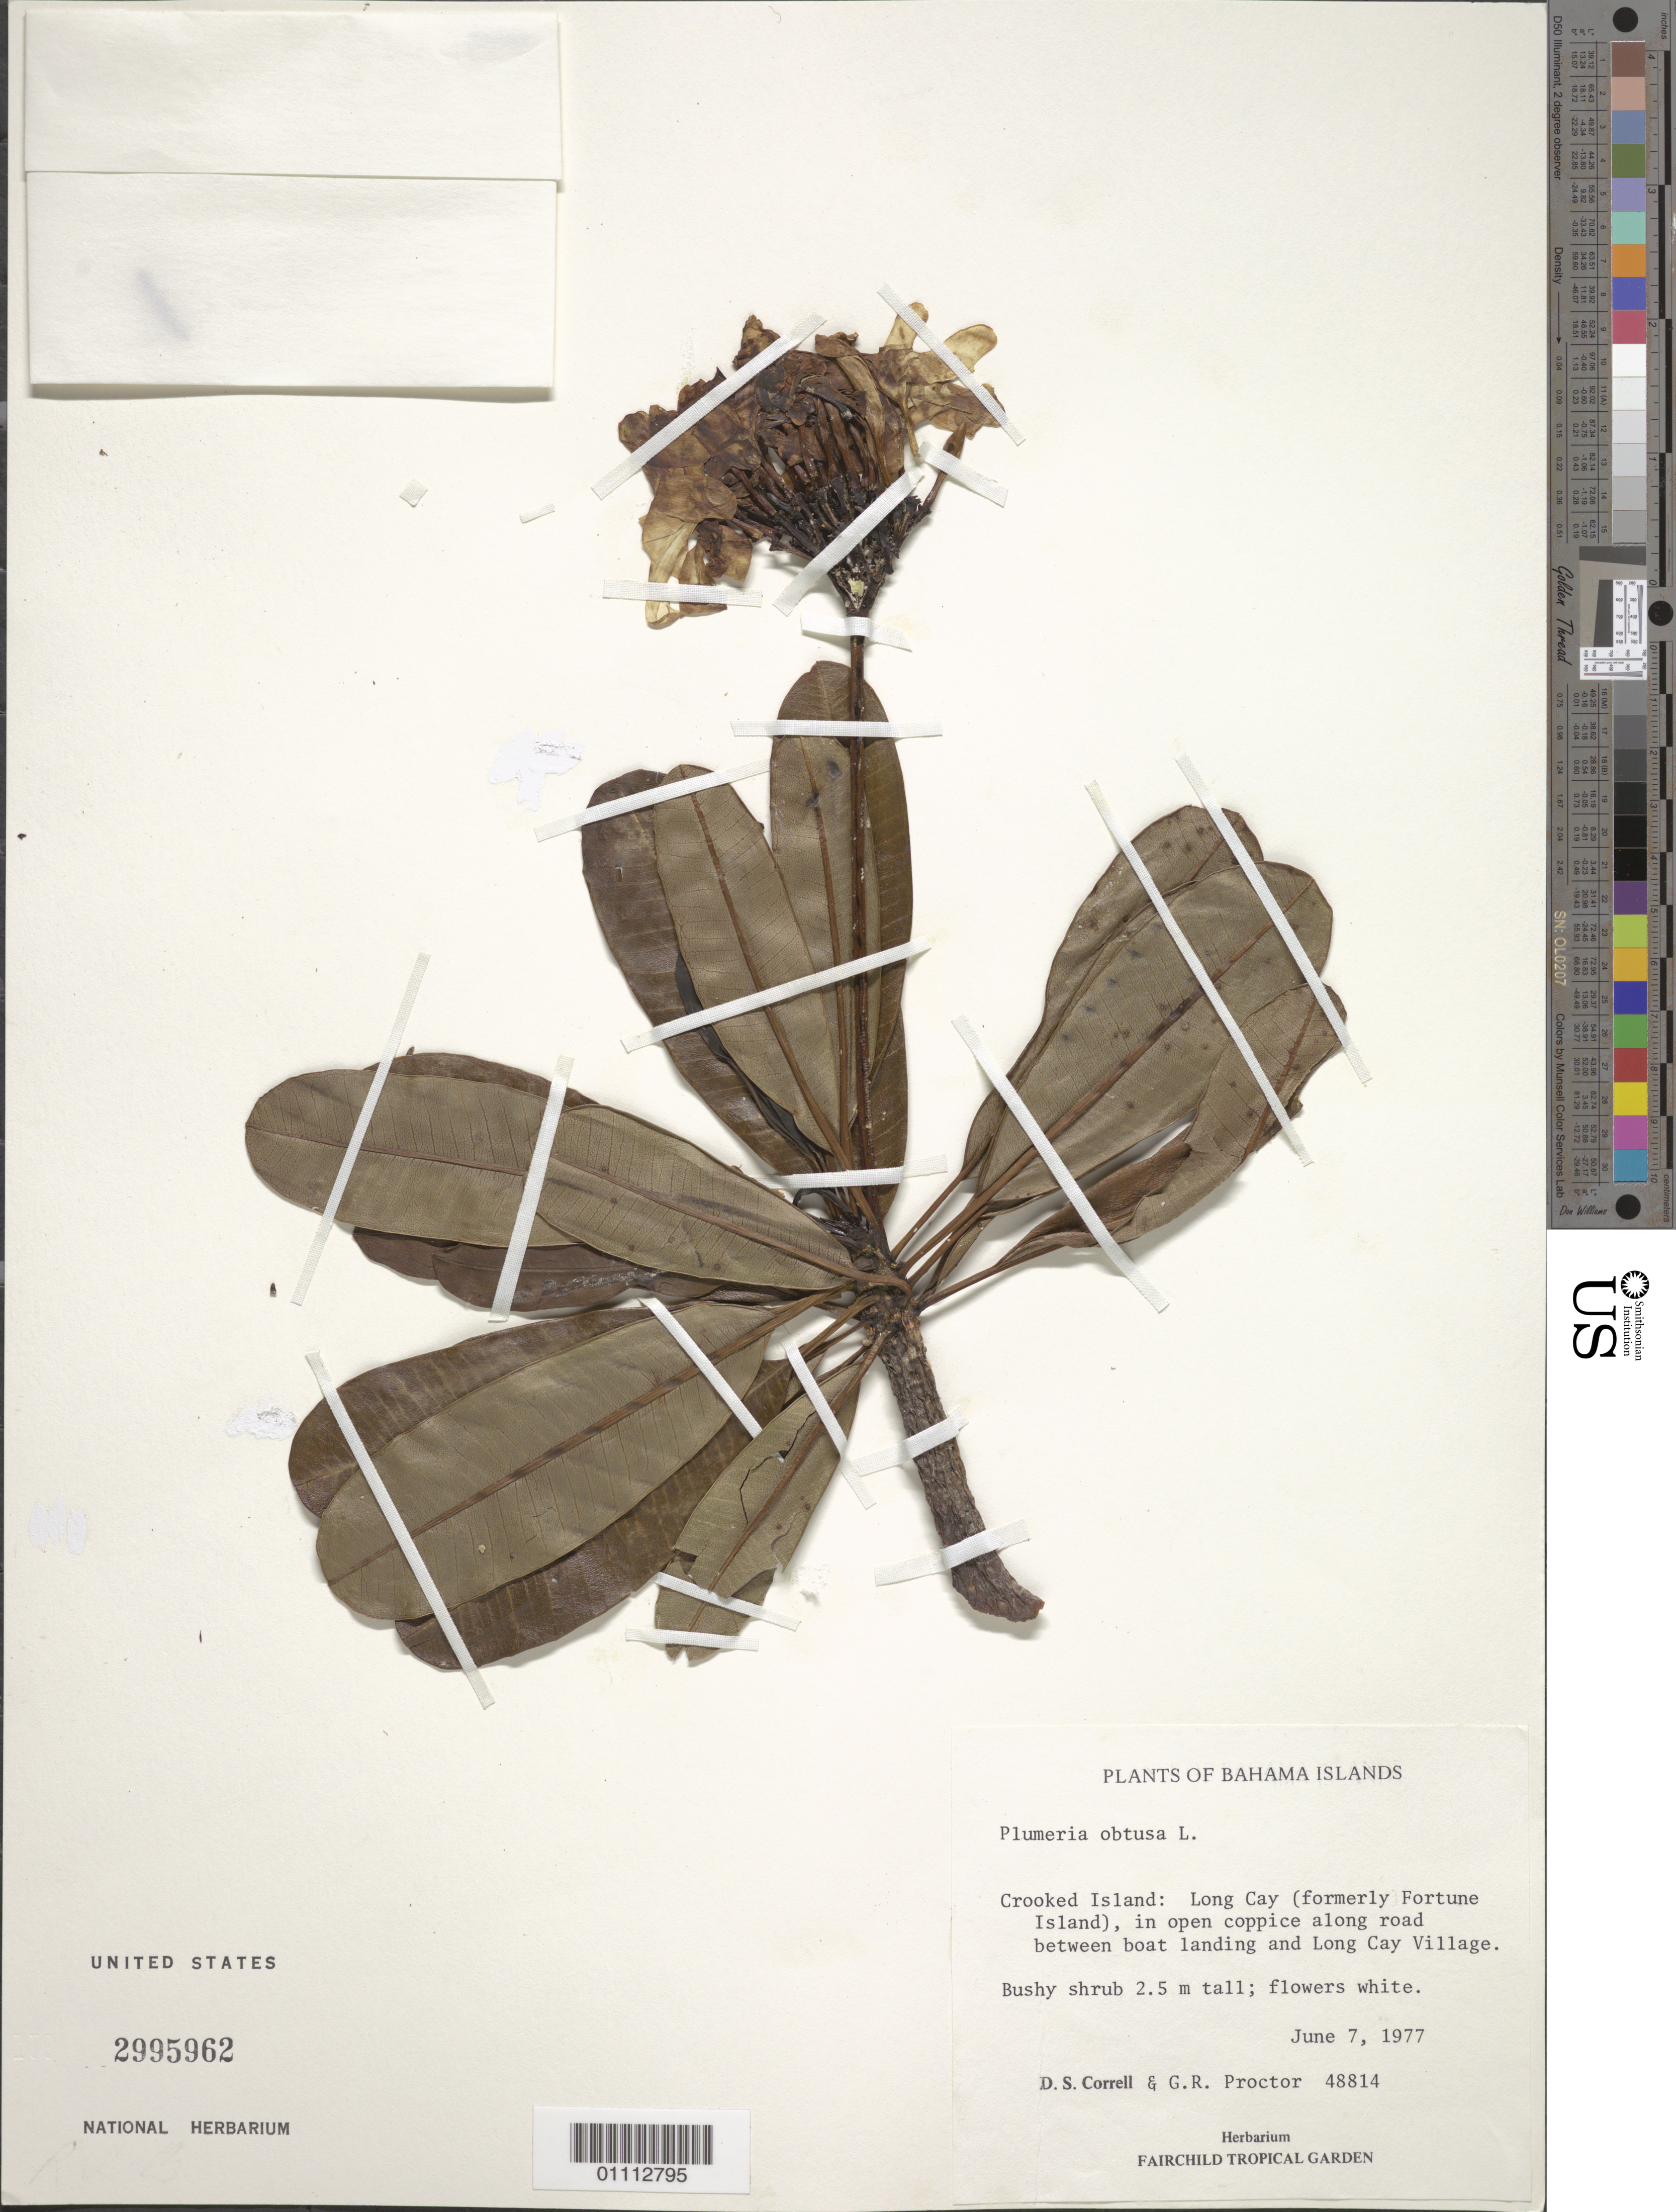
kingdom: Plantae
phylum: Tracheophyta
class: Magnoliopsida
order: Gentianales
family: Apocynaceae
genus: Plumeria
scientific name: Plumeria obtusa var. typica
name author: Woodson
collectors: D. S. Correll & G. R. Proctor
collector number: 48814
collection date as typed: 07 Jun 1977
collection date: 1977-06-07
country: Bahamas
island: Crooked I.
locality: Long Cay (formerly Fortune Island), in open coppice along road between boat landing and Long Cay Village.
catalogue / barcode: US 2995962